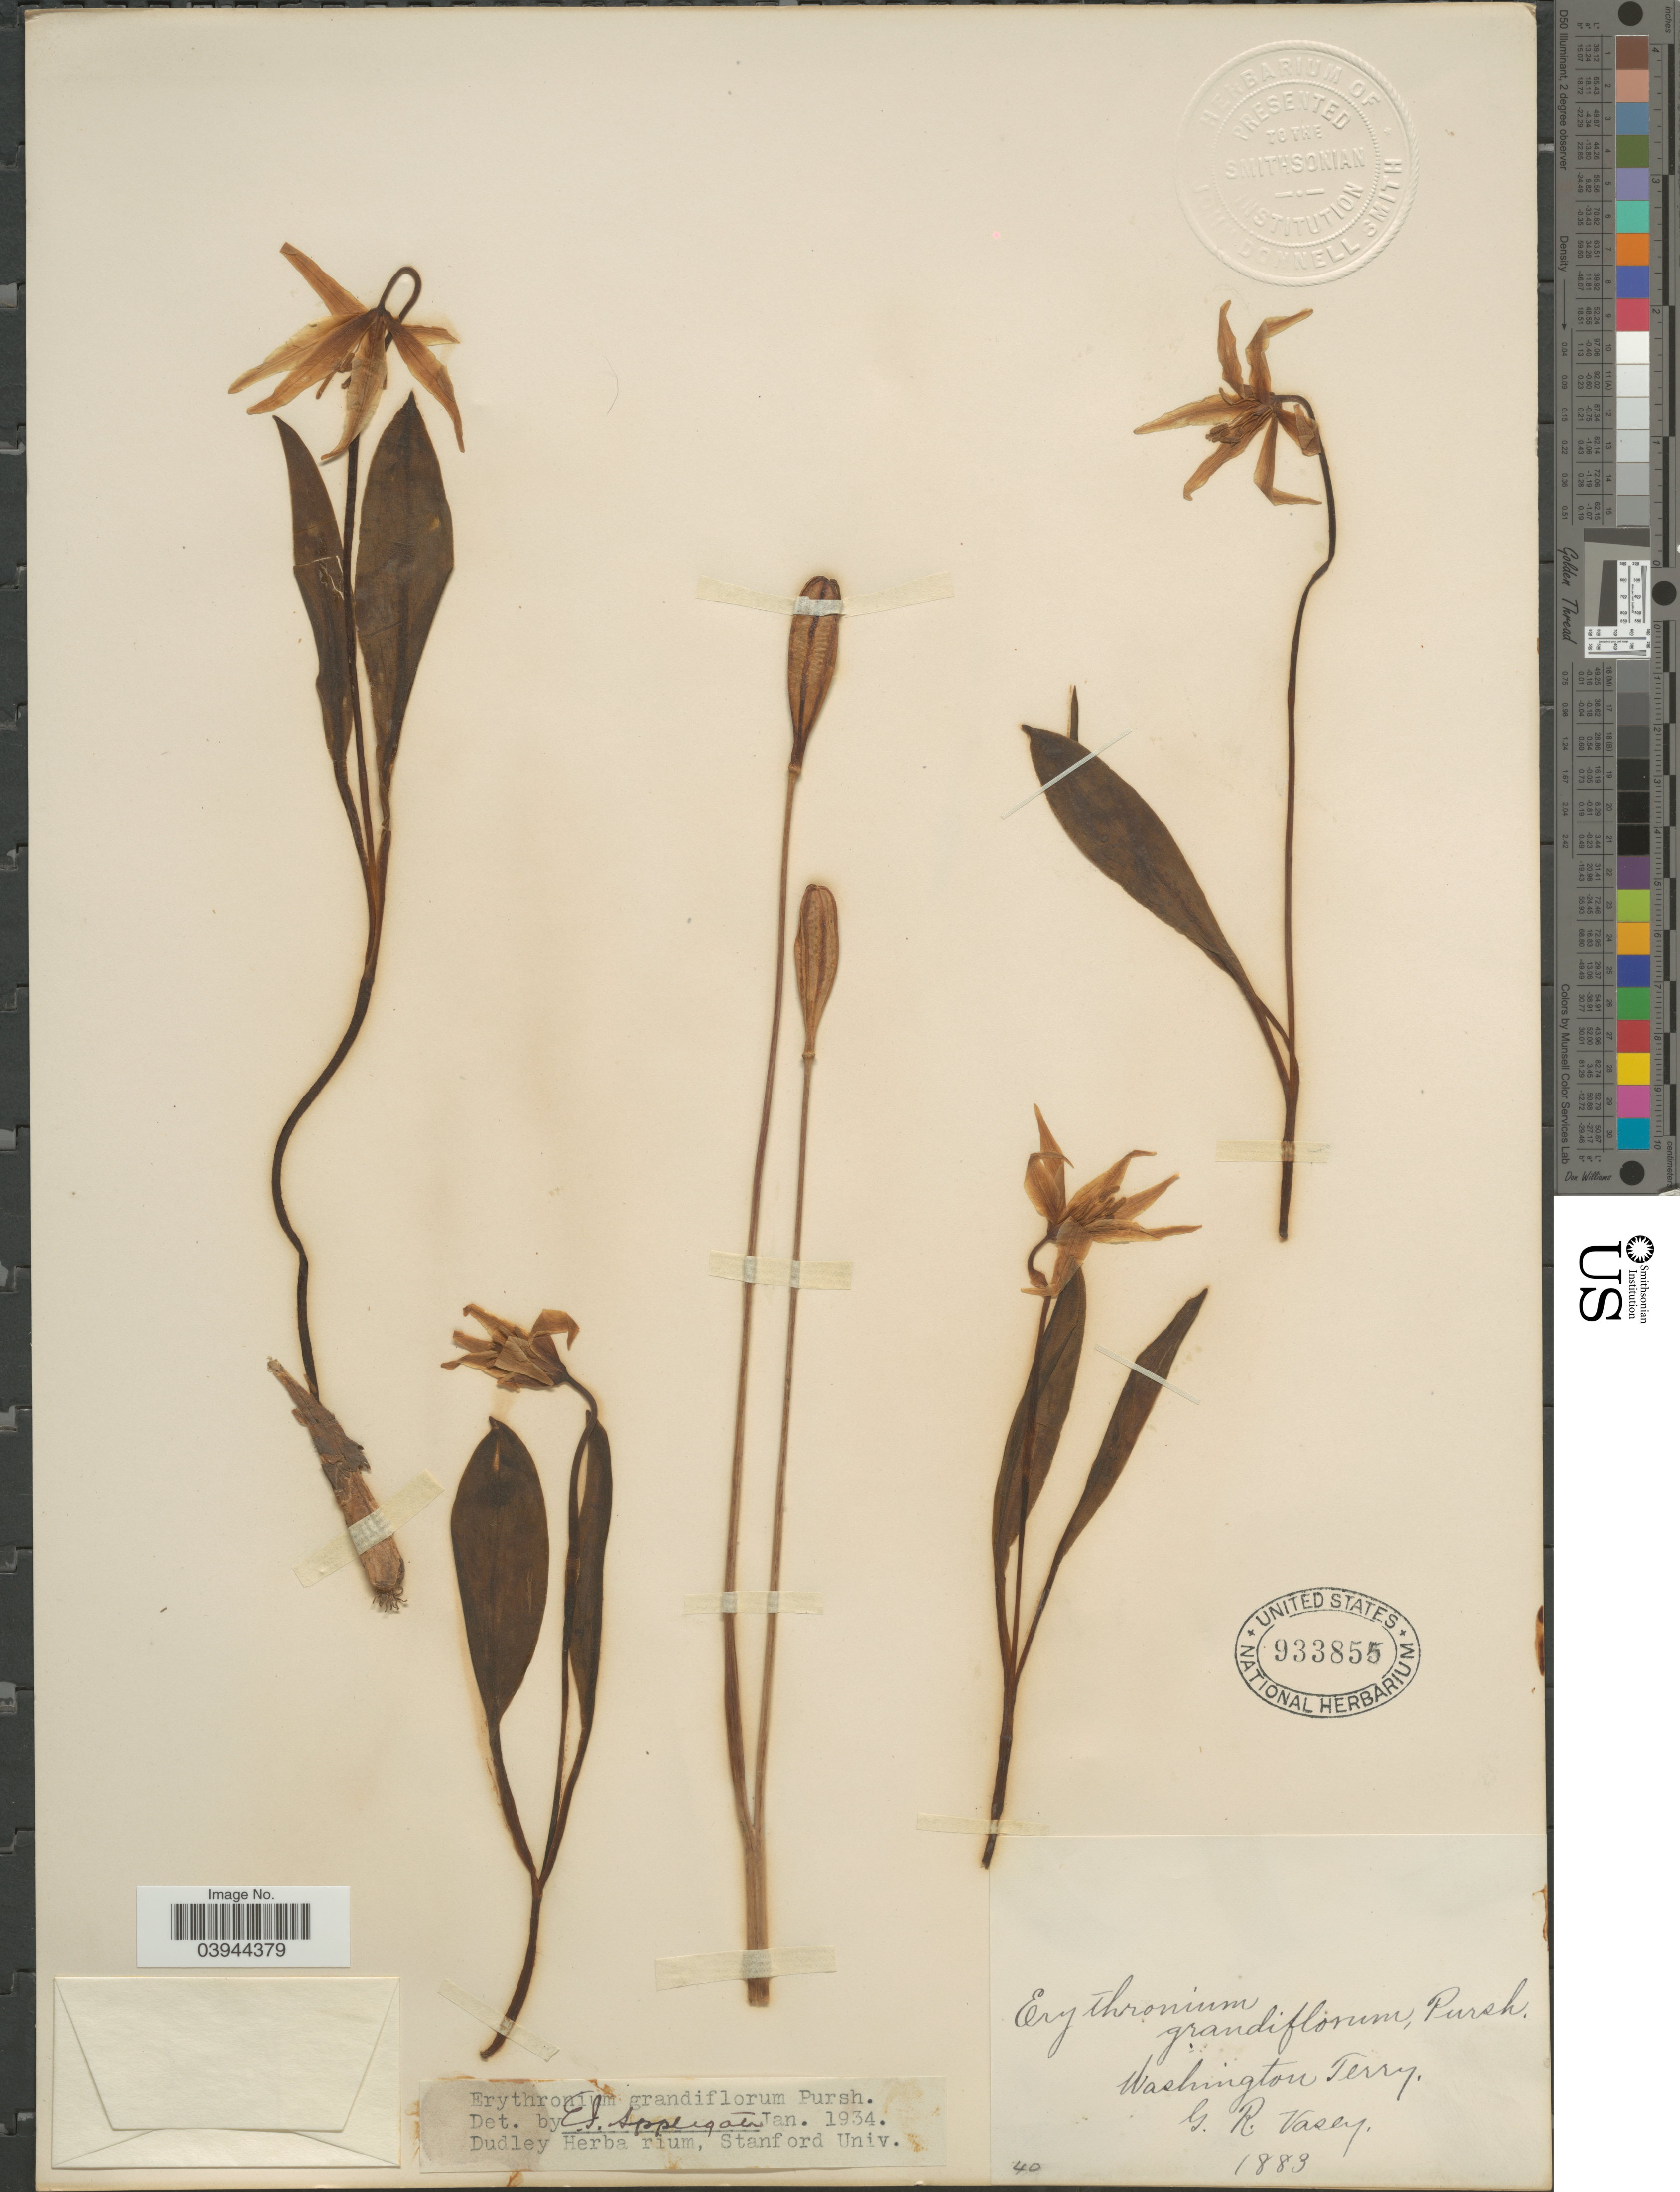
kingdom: Plantae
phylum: Tracheophyta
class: Liliopsida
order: Liliales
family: Liliaceae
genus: Erythronium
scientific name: Erythronium grandiflorum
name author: Pursh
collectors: G. R. Vasey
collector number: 40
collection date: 1883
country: United States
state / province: Washington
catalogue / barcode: US 933855